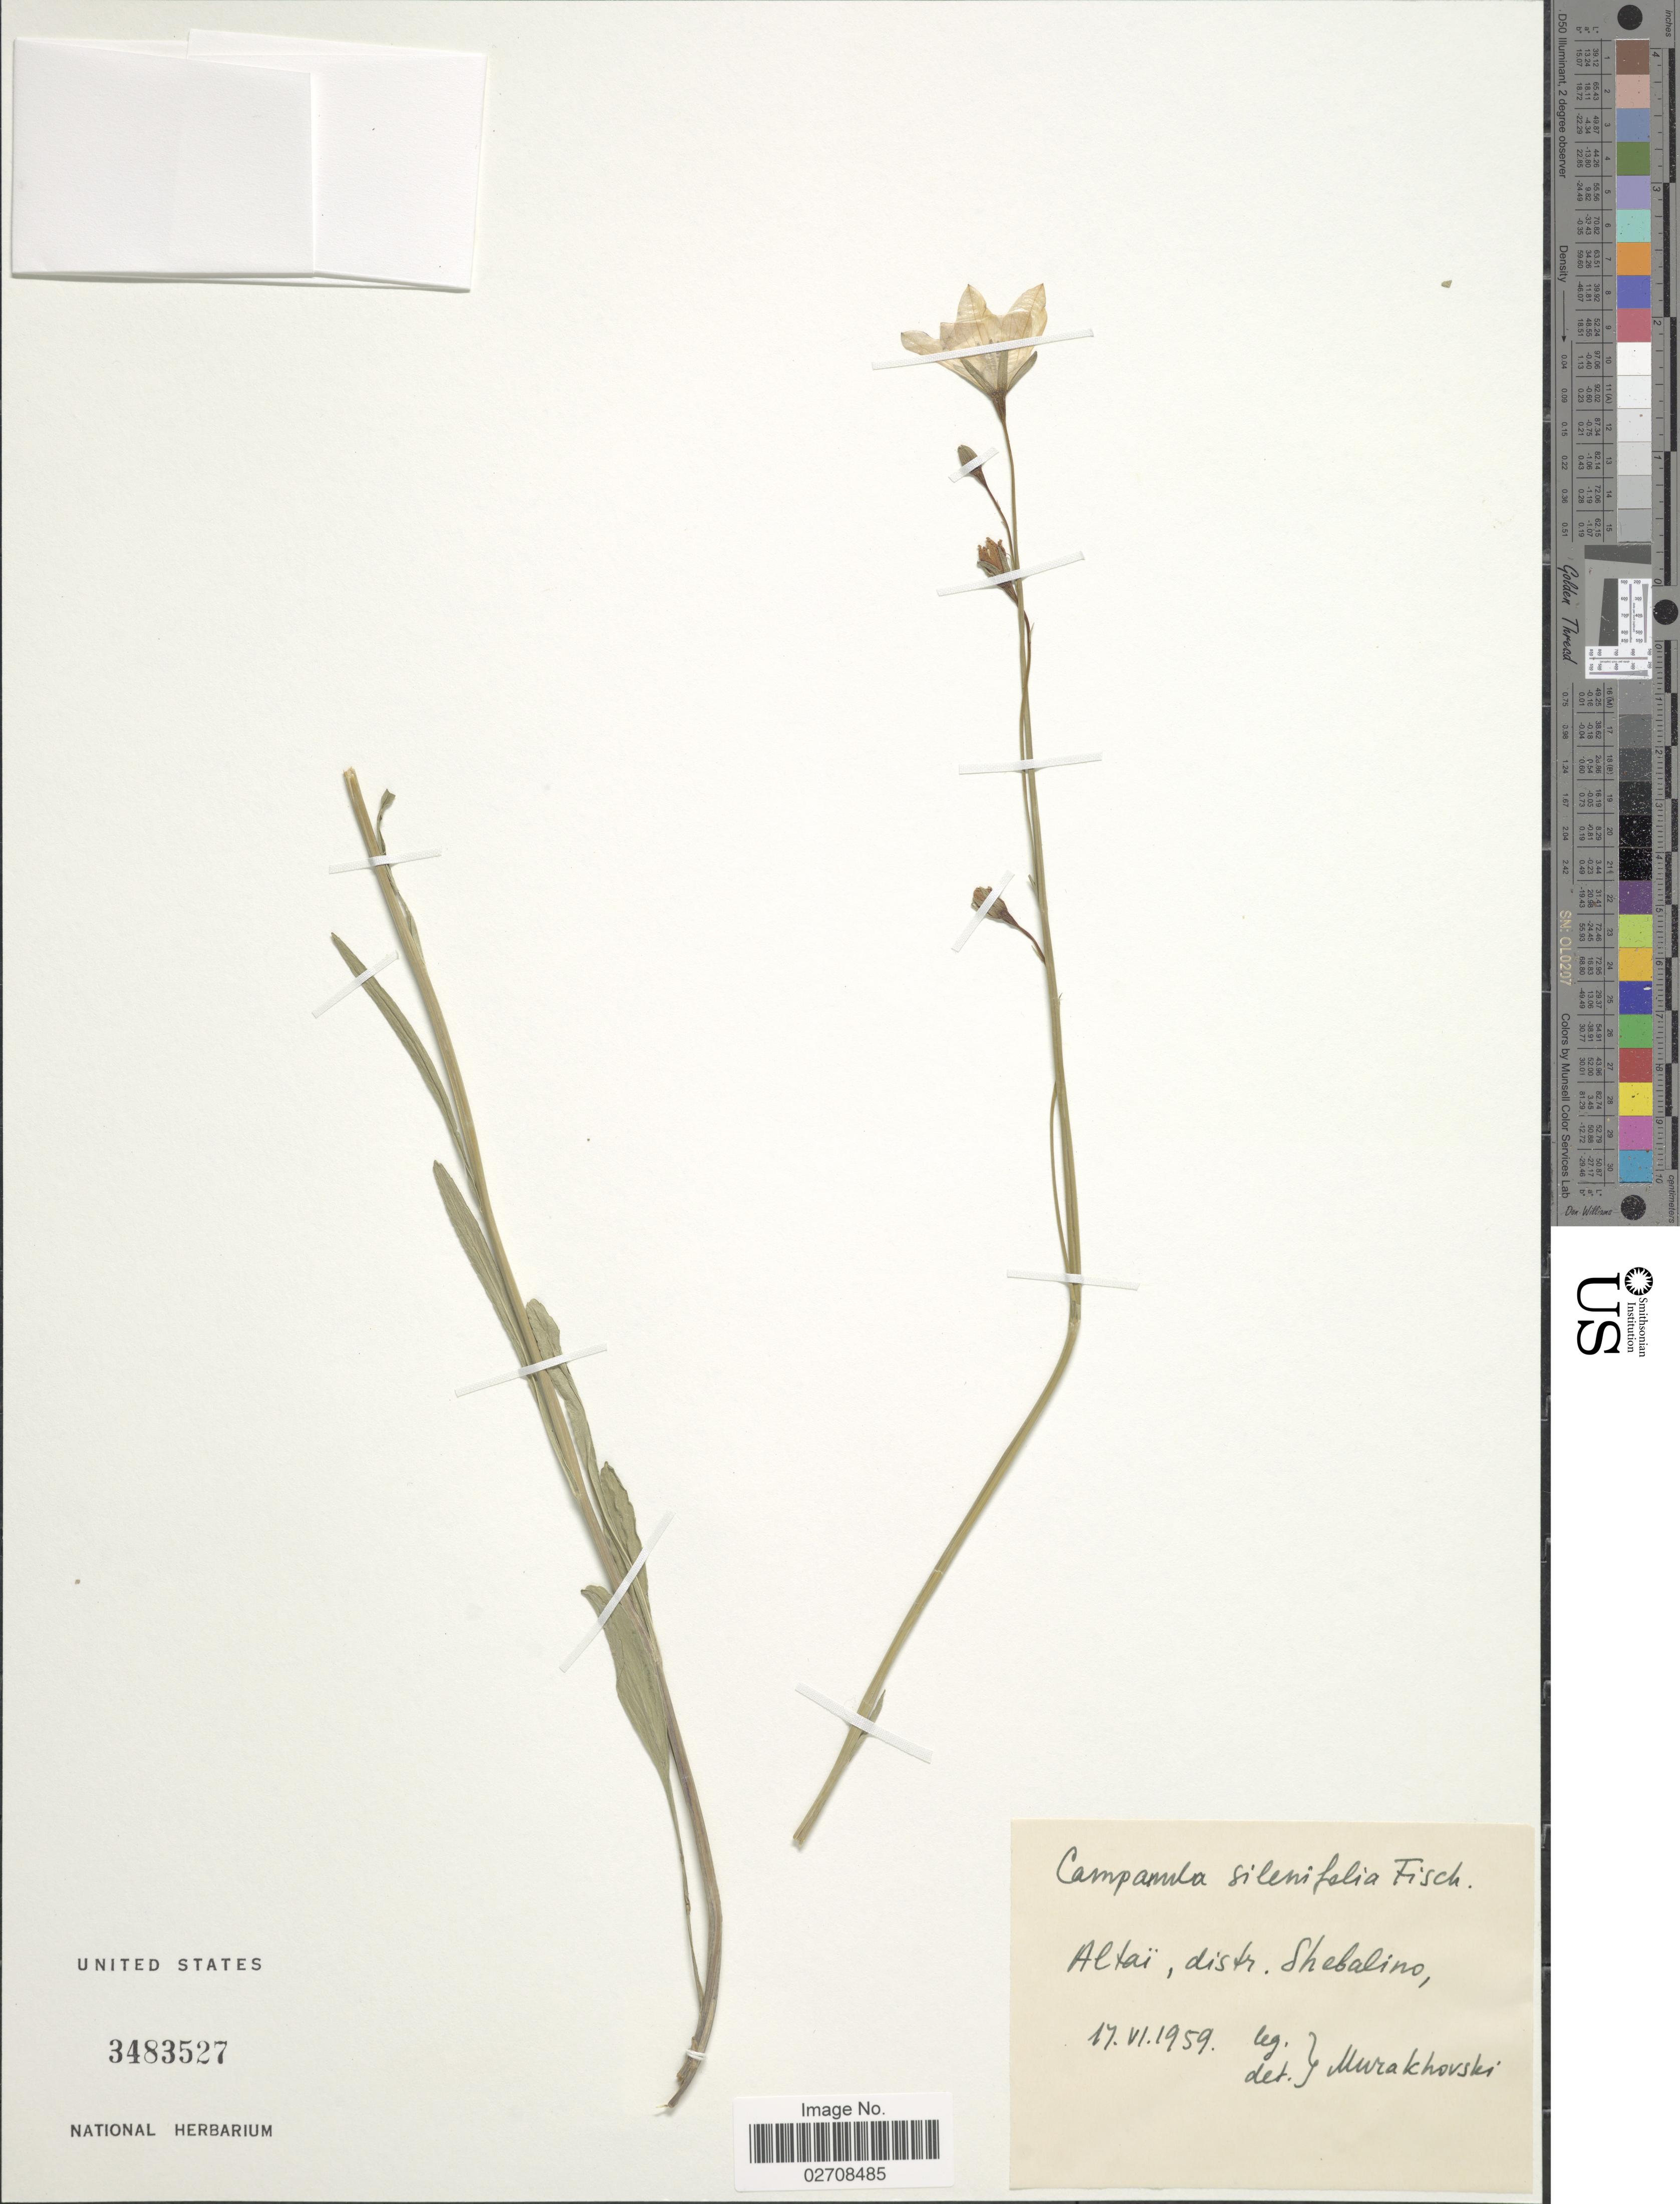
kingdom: Plantae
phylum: Tracheophyta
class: Magnoliopsida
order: Asterales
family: Campanulaceae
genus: Campanula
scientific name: Campanula silenifolia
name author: Host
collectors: Murakhovski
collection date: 1959-06-17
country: Russian Federation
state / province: Altai Krai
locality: Altai, distr. Shebalino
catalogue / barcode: US 3483527